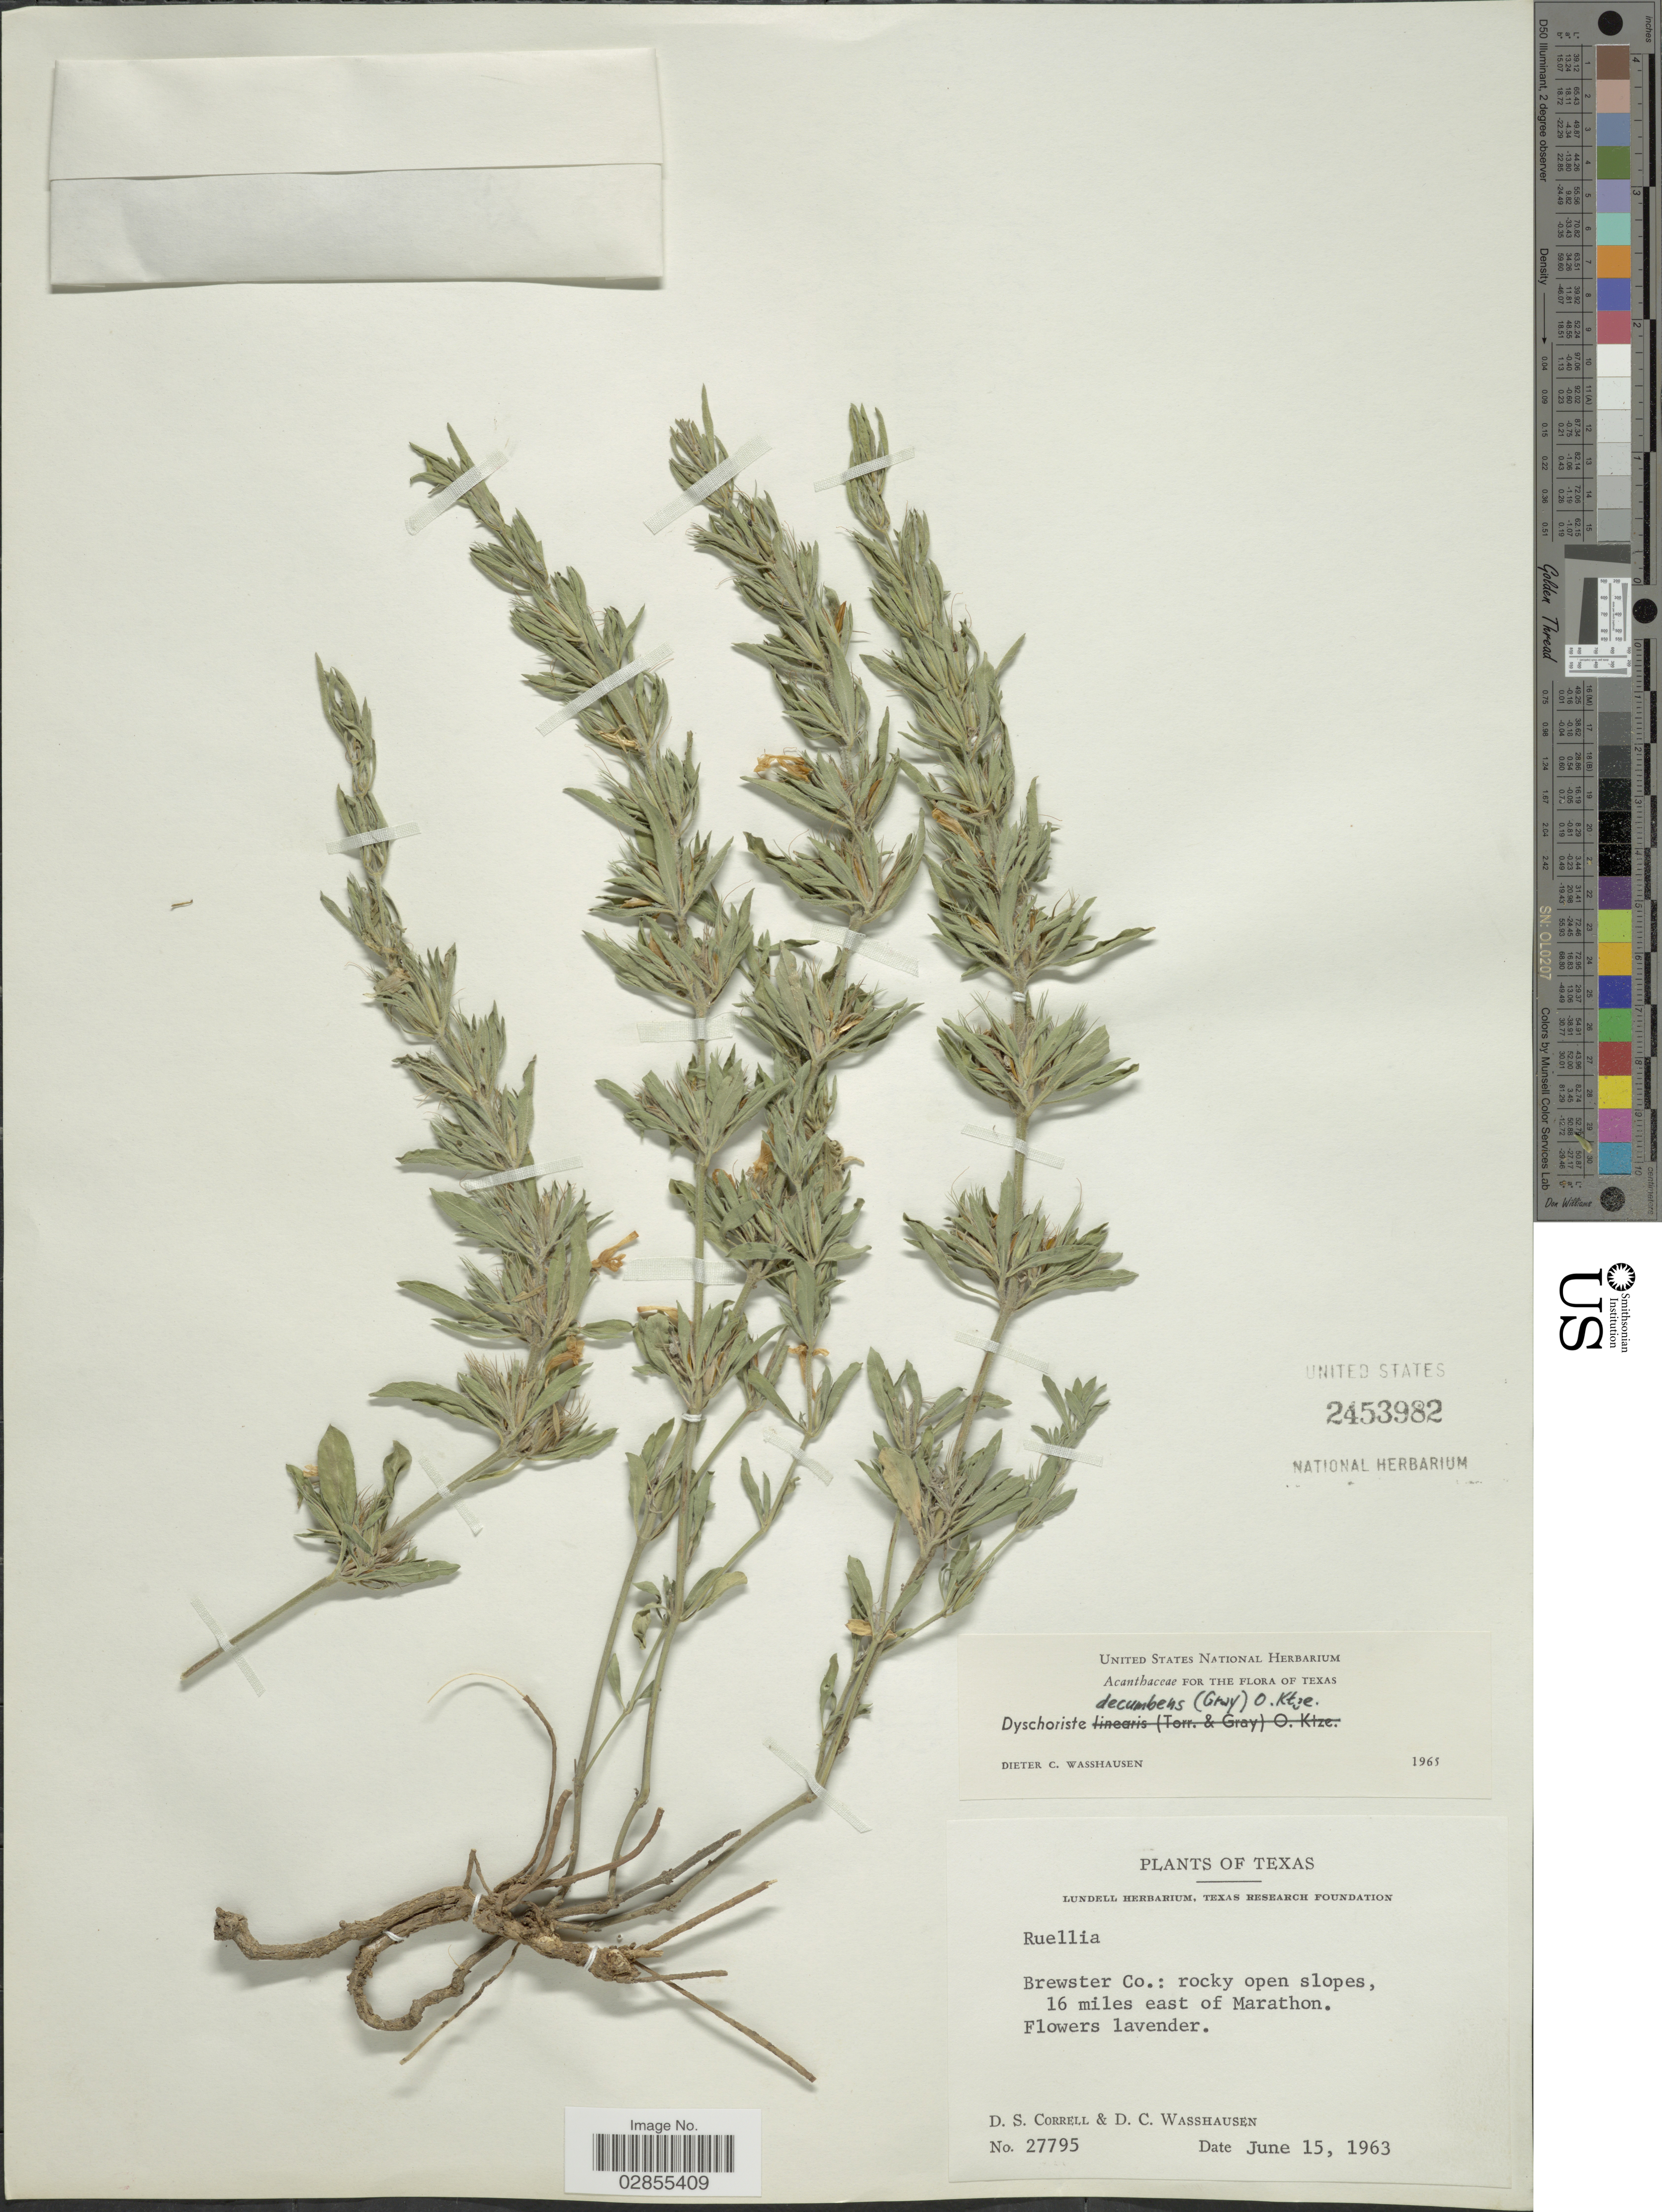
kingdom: Plantae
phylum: Tracheophyta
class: Magnoliopsida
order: Lamiales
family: Acanthaceae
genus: Dyschoriste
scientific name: Dyschoriste schiedeana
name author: (Nees) Kuntze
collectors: D. S. Correll & D. C. Wasshausen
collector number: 27795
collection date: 1963-06-15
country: United States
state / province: Texas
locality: Brewster Co., rocky open slopes, 16 miles east of Marathon.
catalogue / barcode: US 2453982